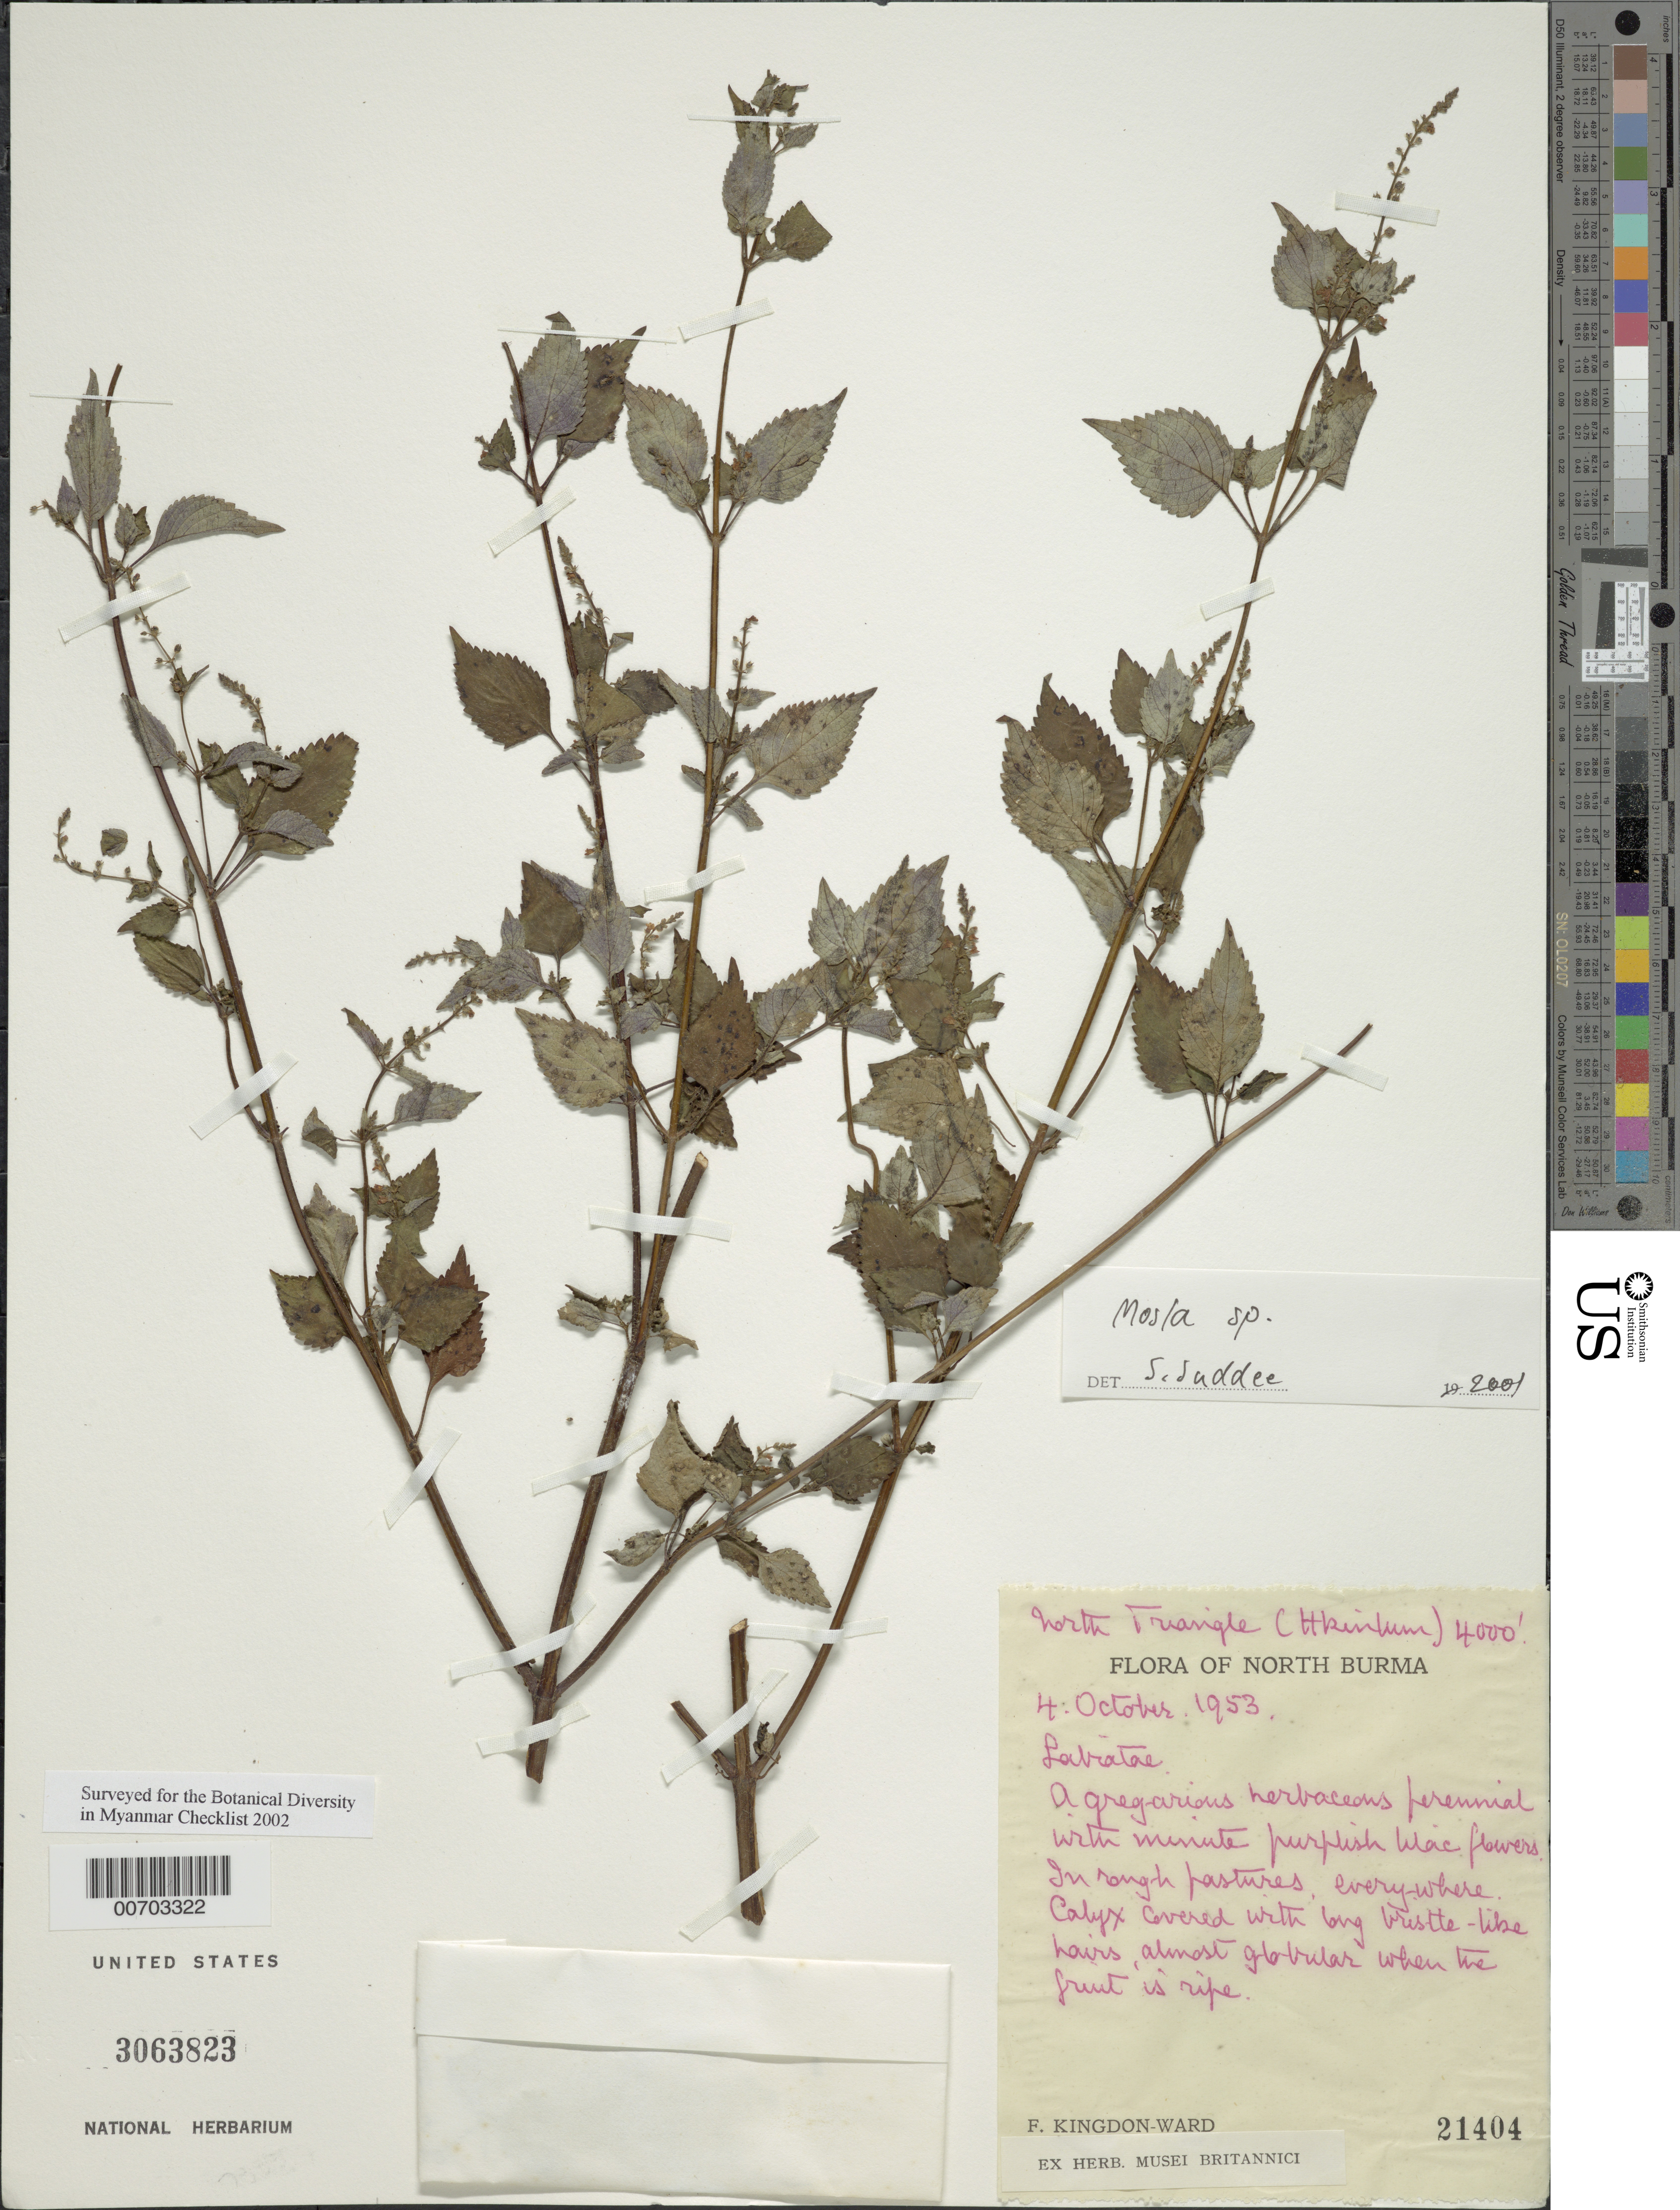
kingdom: Plantae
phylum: Tracheophyta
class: Magnoliopsida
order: Lamiales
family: Lamiaceae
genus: Mosla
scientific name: Mosla sp.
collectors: F. Kingdon Ward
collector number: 21404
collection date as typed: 04 Oct 1953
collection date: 1953-10-04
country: Myanmar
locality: North Triangle, Hkinbum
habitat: Rough pastures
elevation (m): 1219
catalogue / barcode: US 3063823